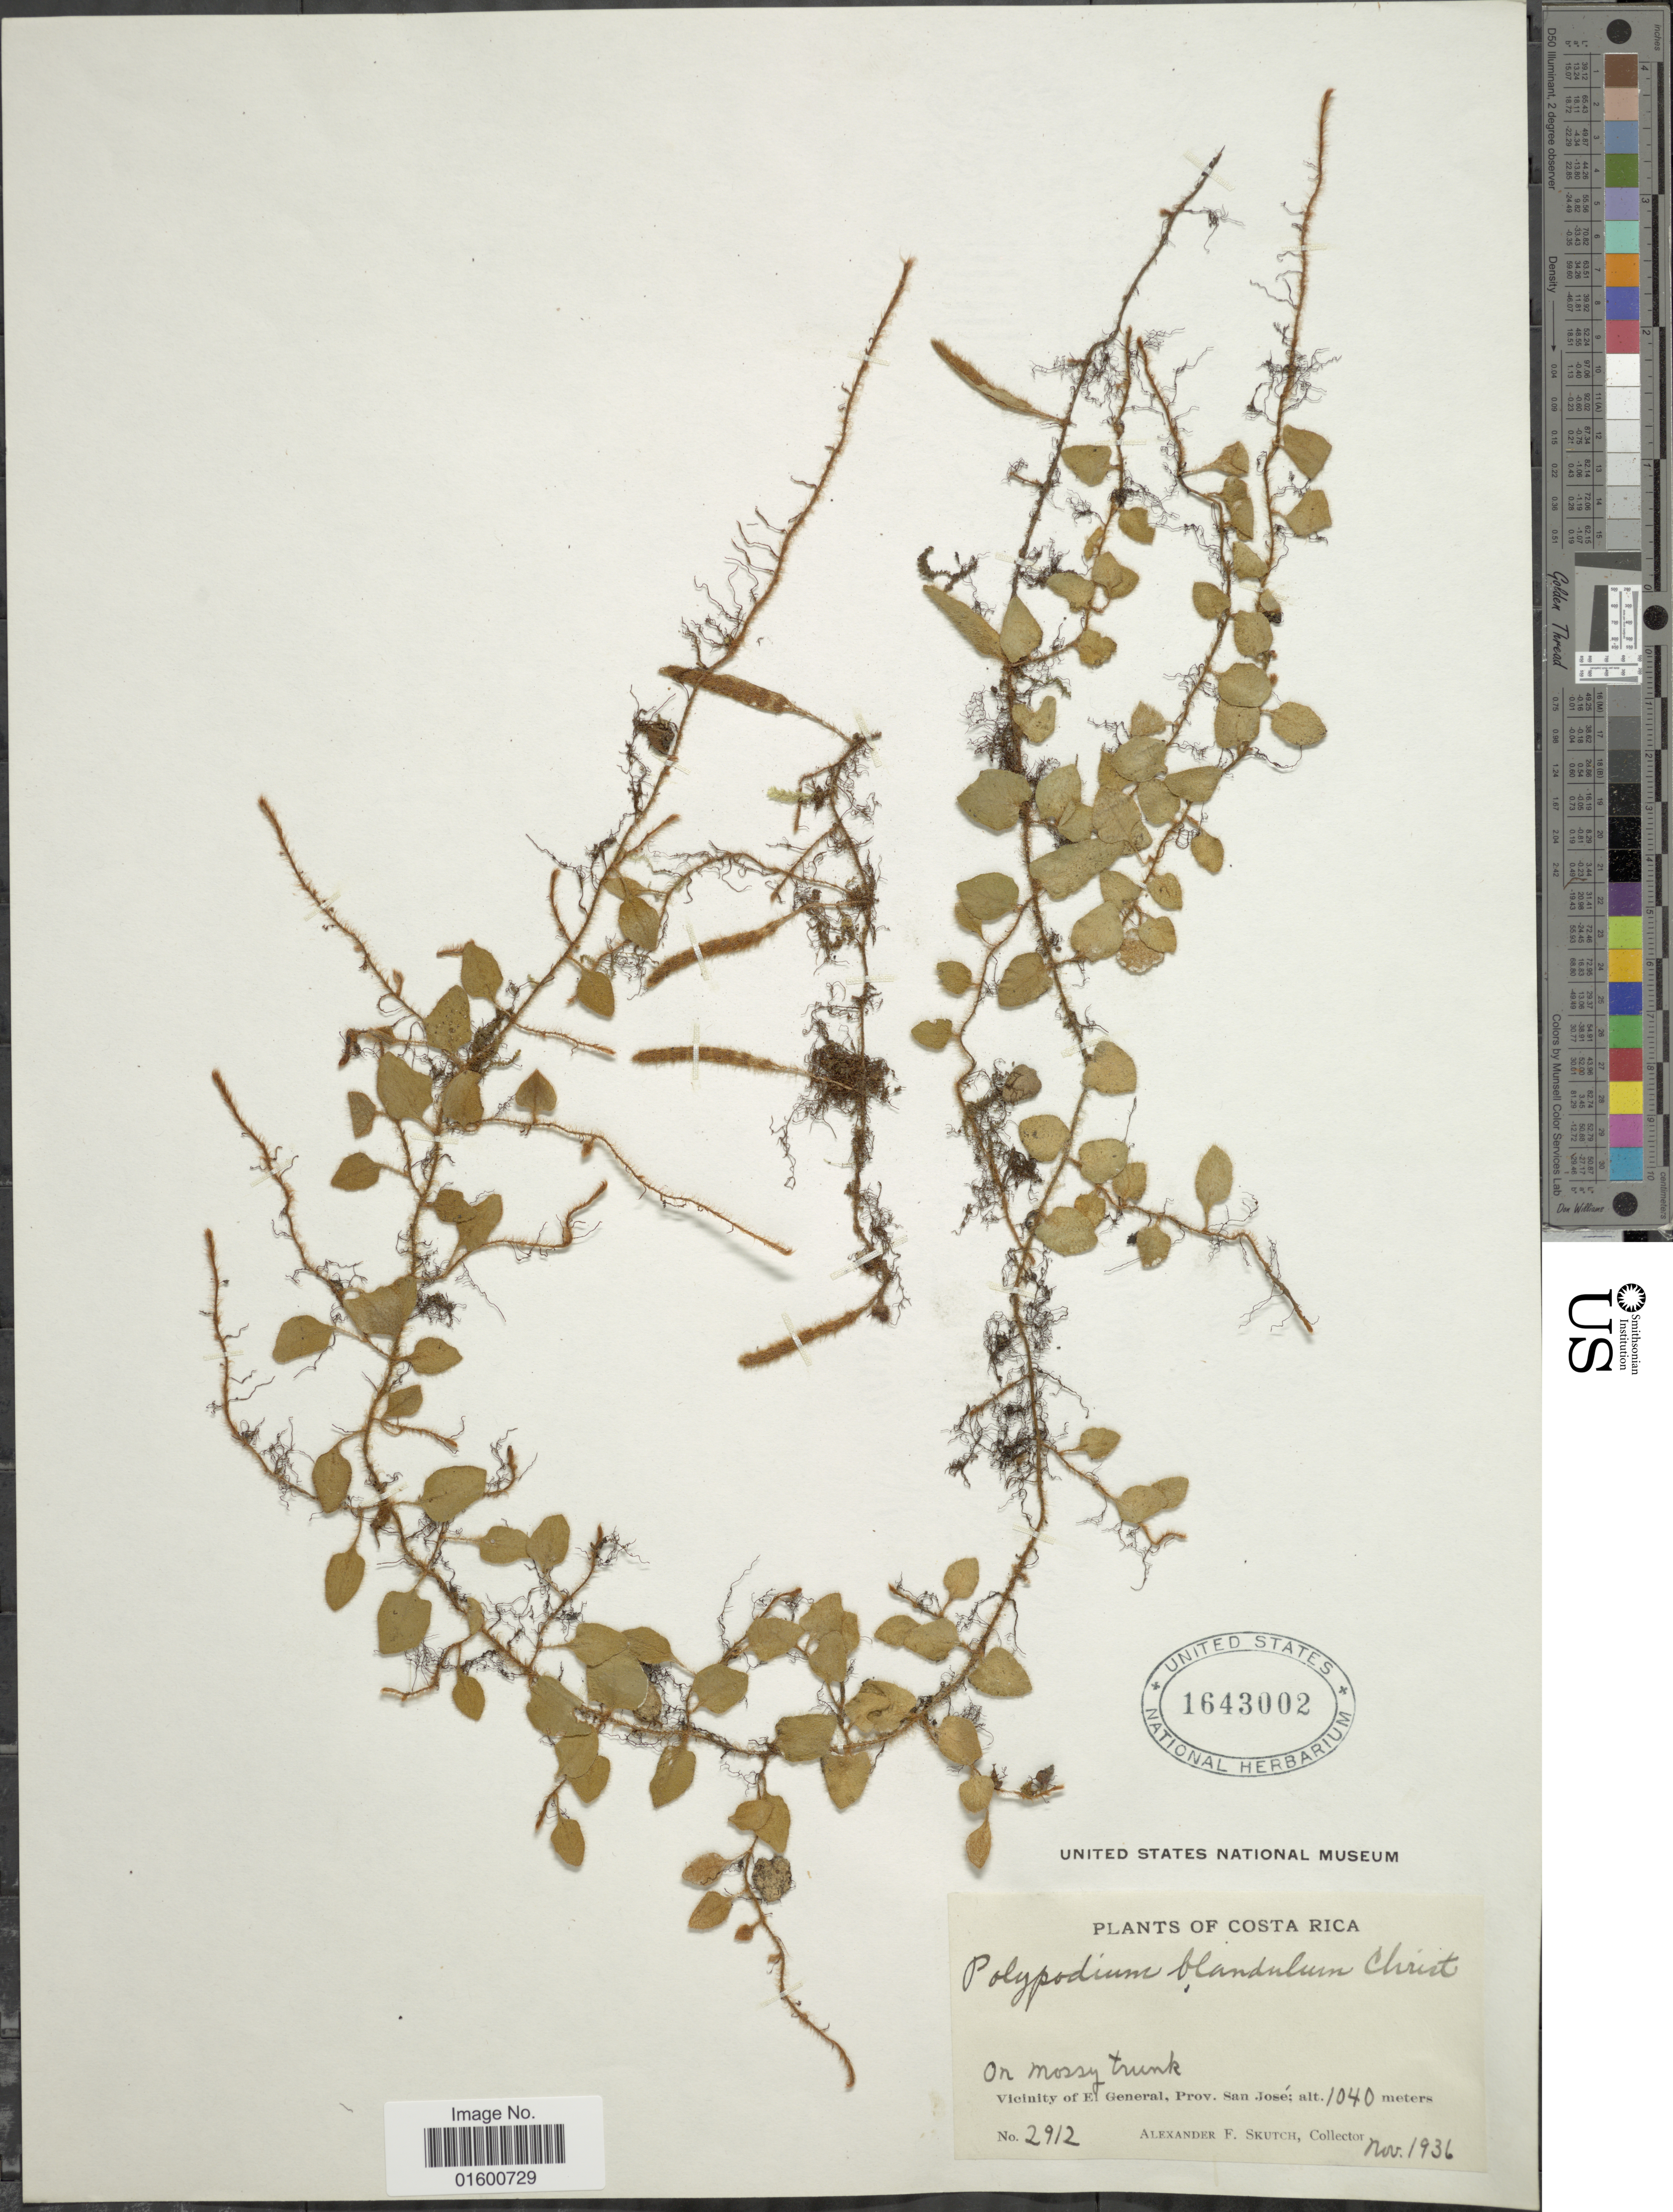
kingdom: Plantae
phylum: Tracheophyta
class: Polypodiopsida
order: Polypodiales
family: Polypodiaceae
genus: Microgramma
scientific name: Microgramma tecta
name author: (Kaulf.) Alston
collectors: A. F. Skutch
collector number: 2912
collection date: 1936-11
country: Costa Rica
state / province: San José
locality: Vicinity of El General, Prov. San Jose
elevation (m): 1040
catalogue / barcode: US 1643002